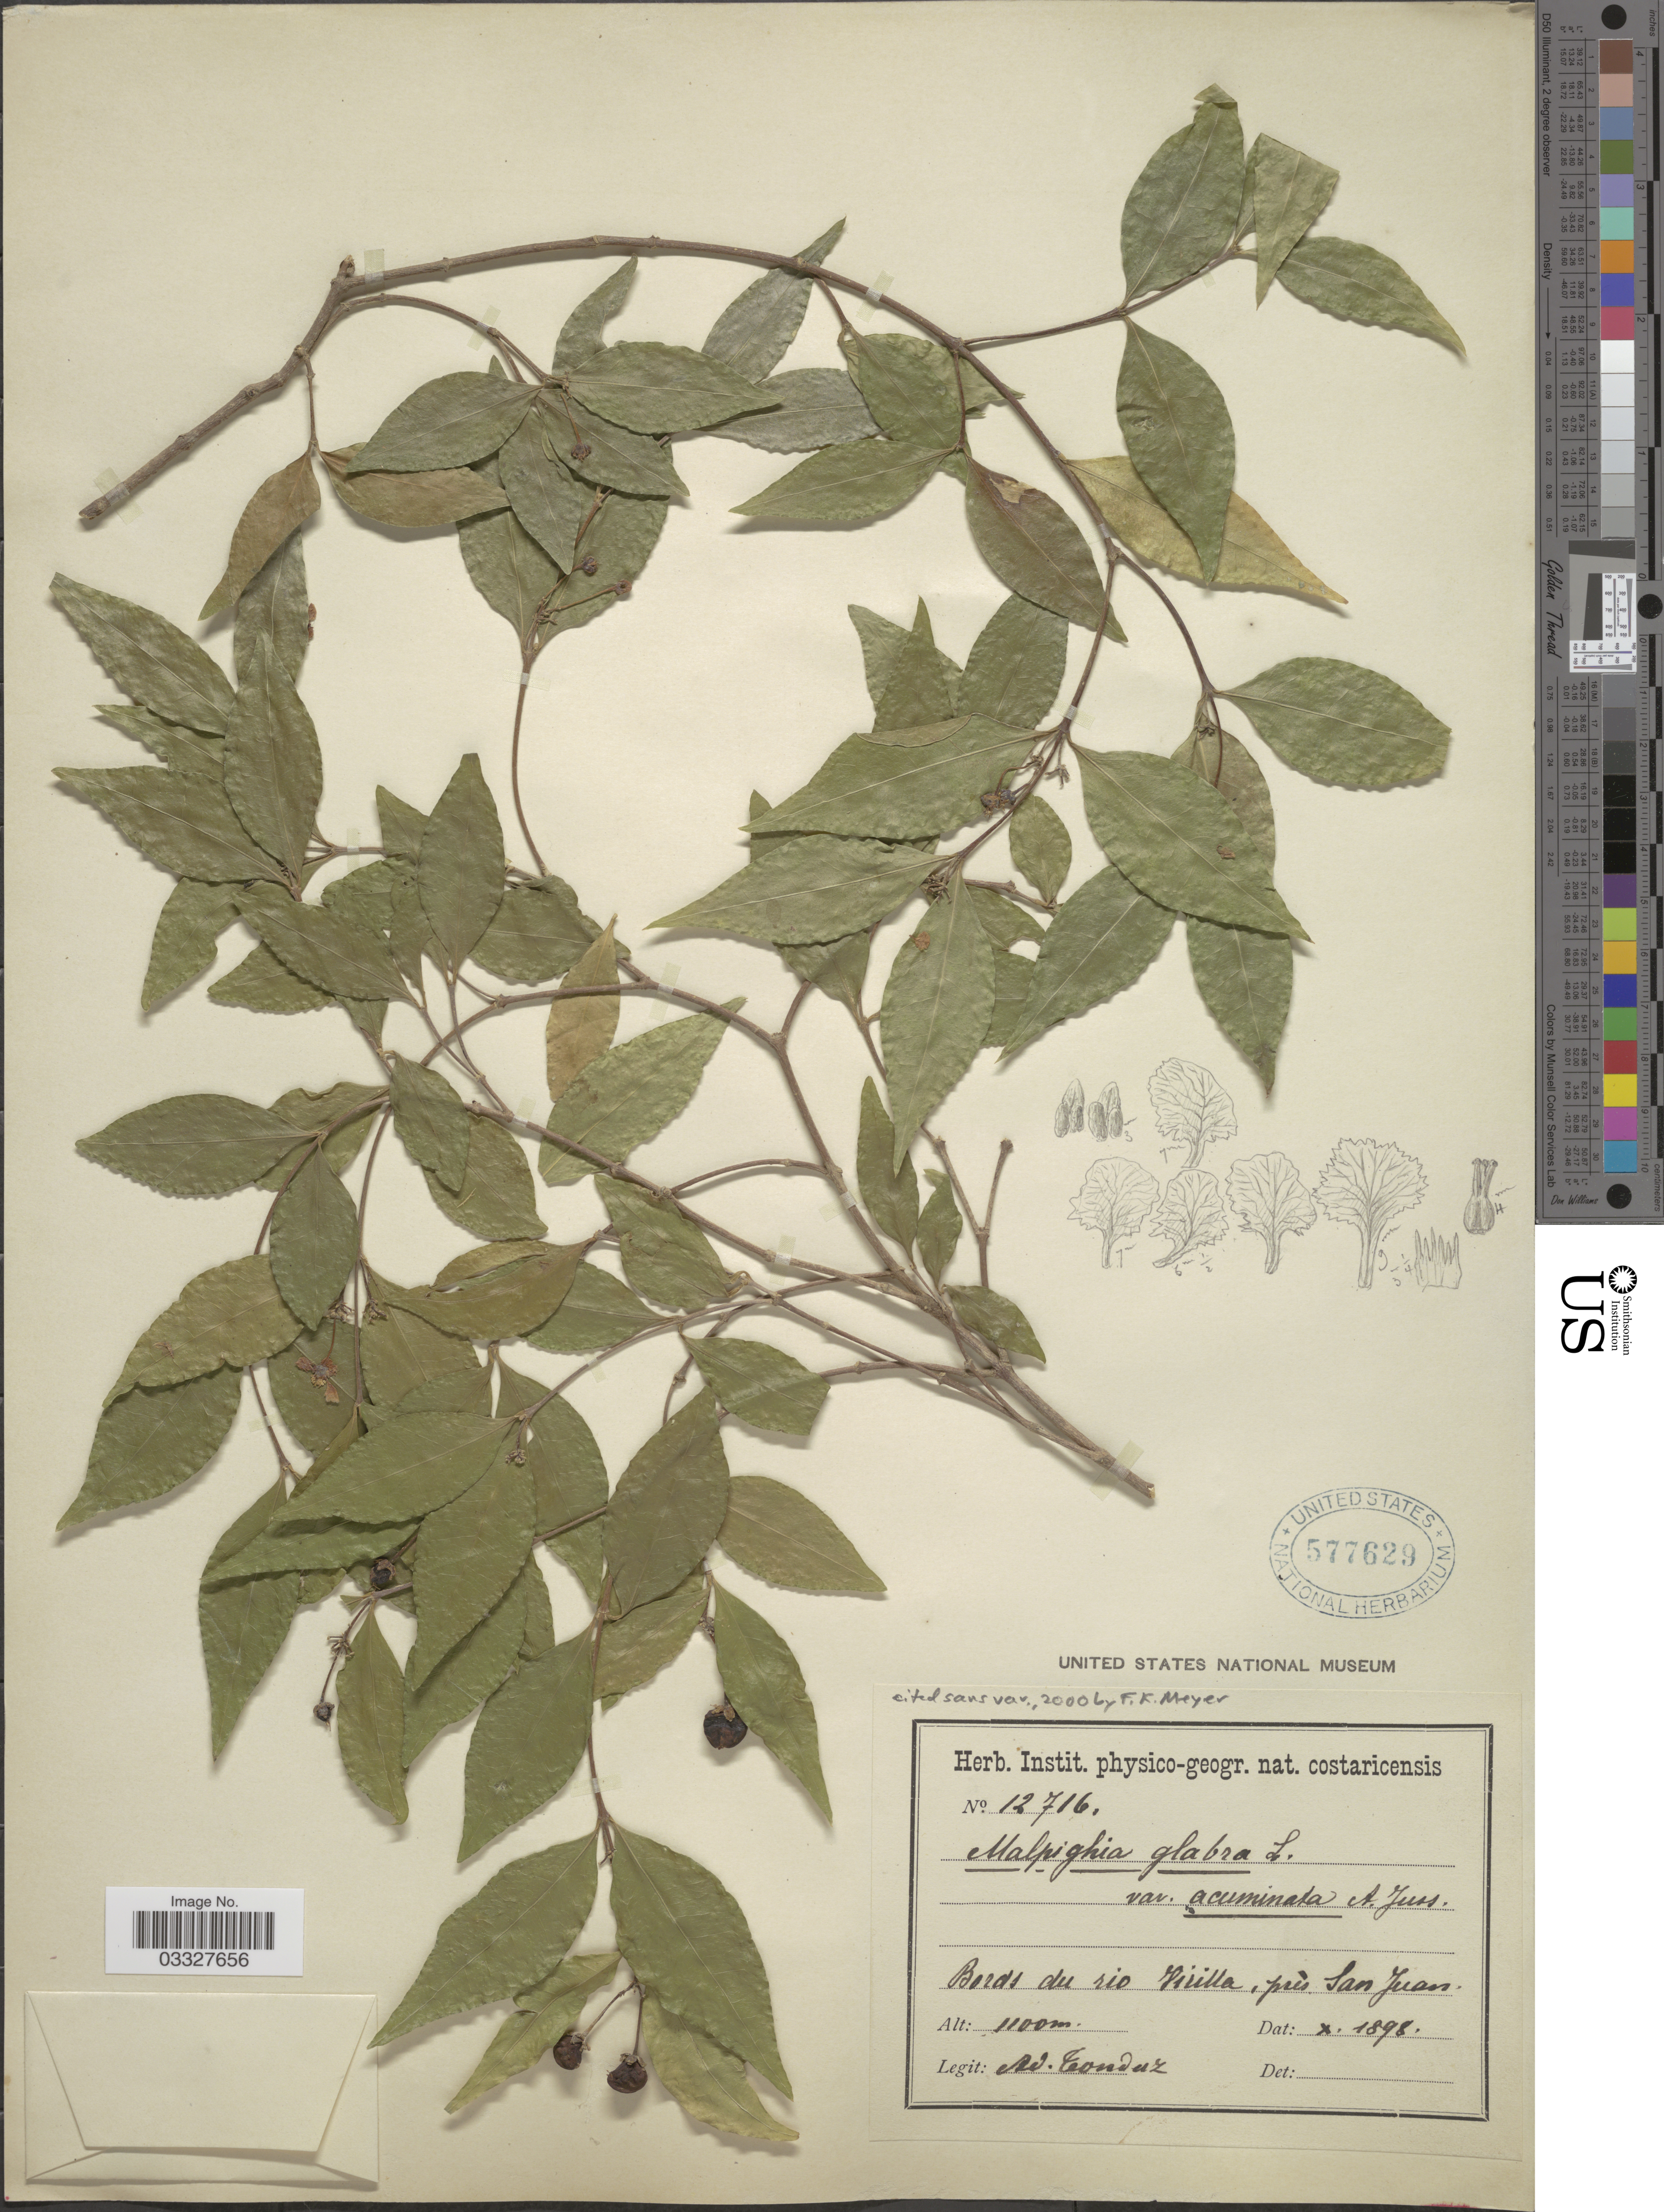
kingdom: Plantae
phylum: Tracheophyta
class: Magnoliopsida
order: Malpighiales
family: Malpighiaceae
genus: Malpighia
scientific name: Malpighia glabra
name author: L.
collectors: A. Tonduz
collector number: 12716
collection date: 1898-10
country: Costa Rica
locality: Bords du rio Virilla, près San Juan.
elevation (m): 1100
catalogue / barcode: US 577629